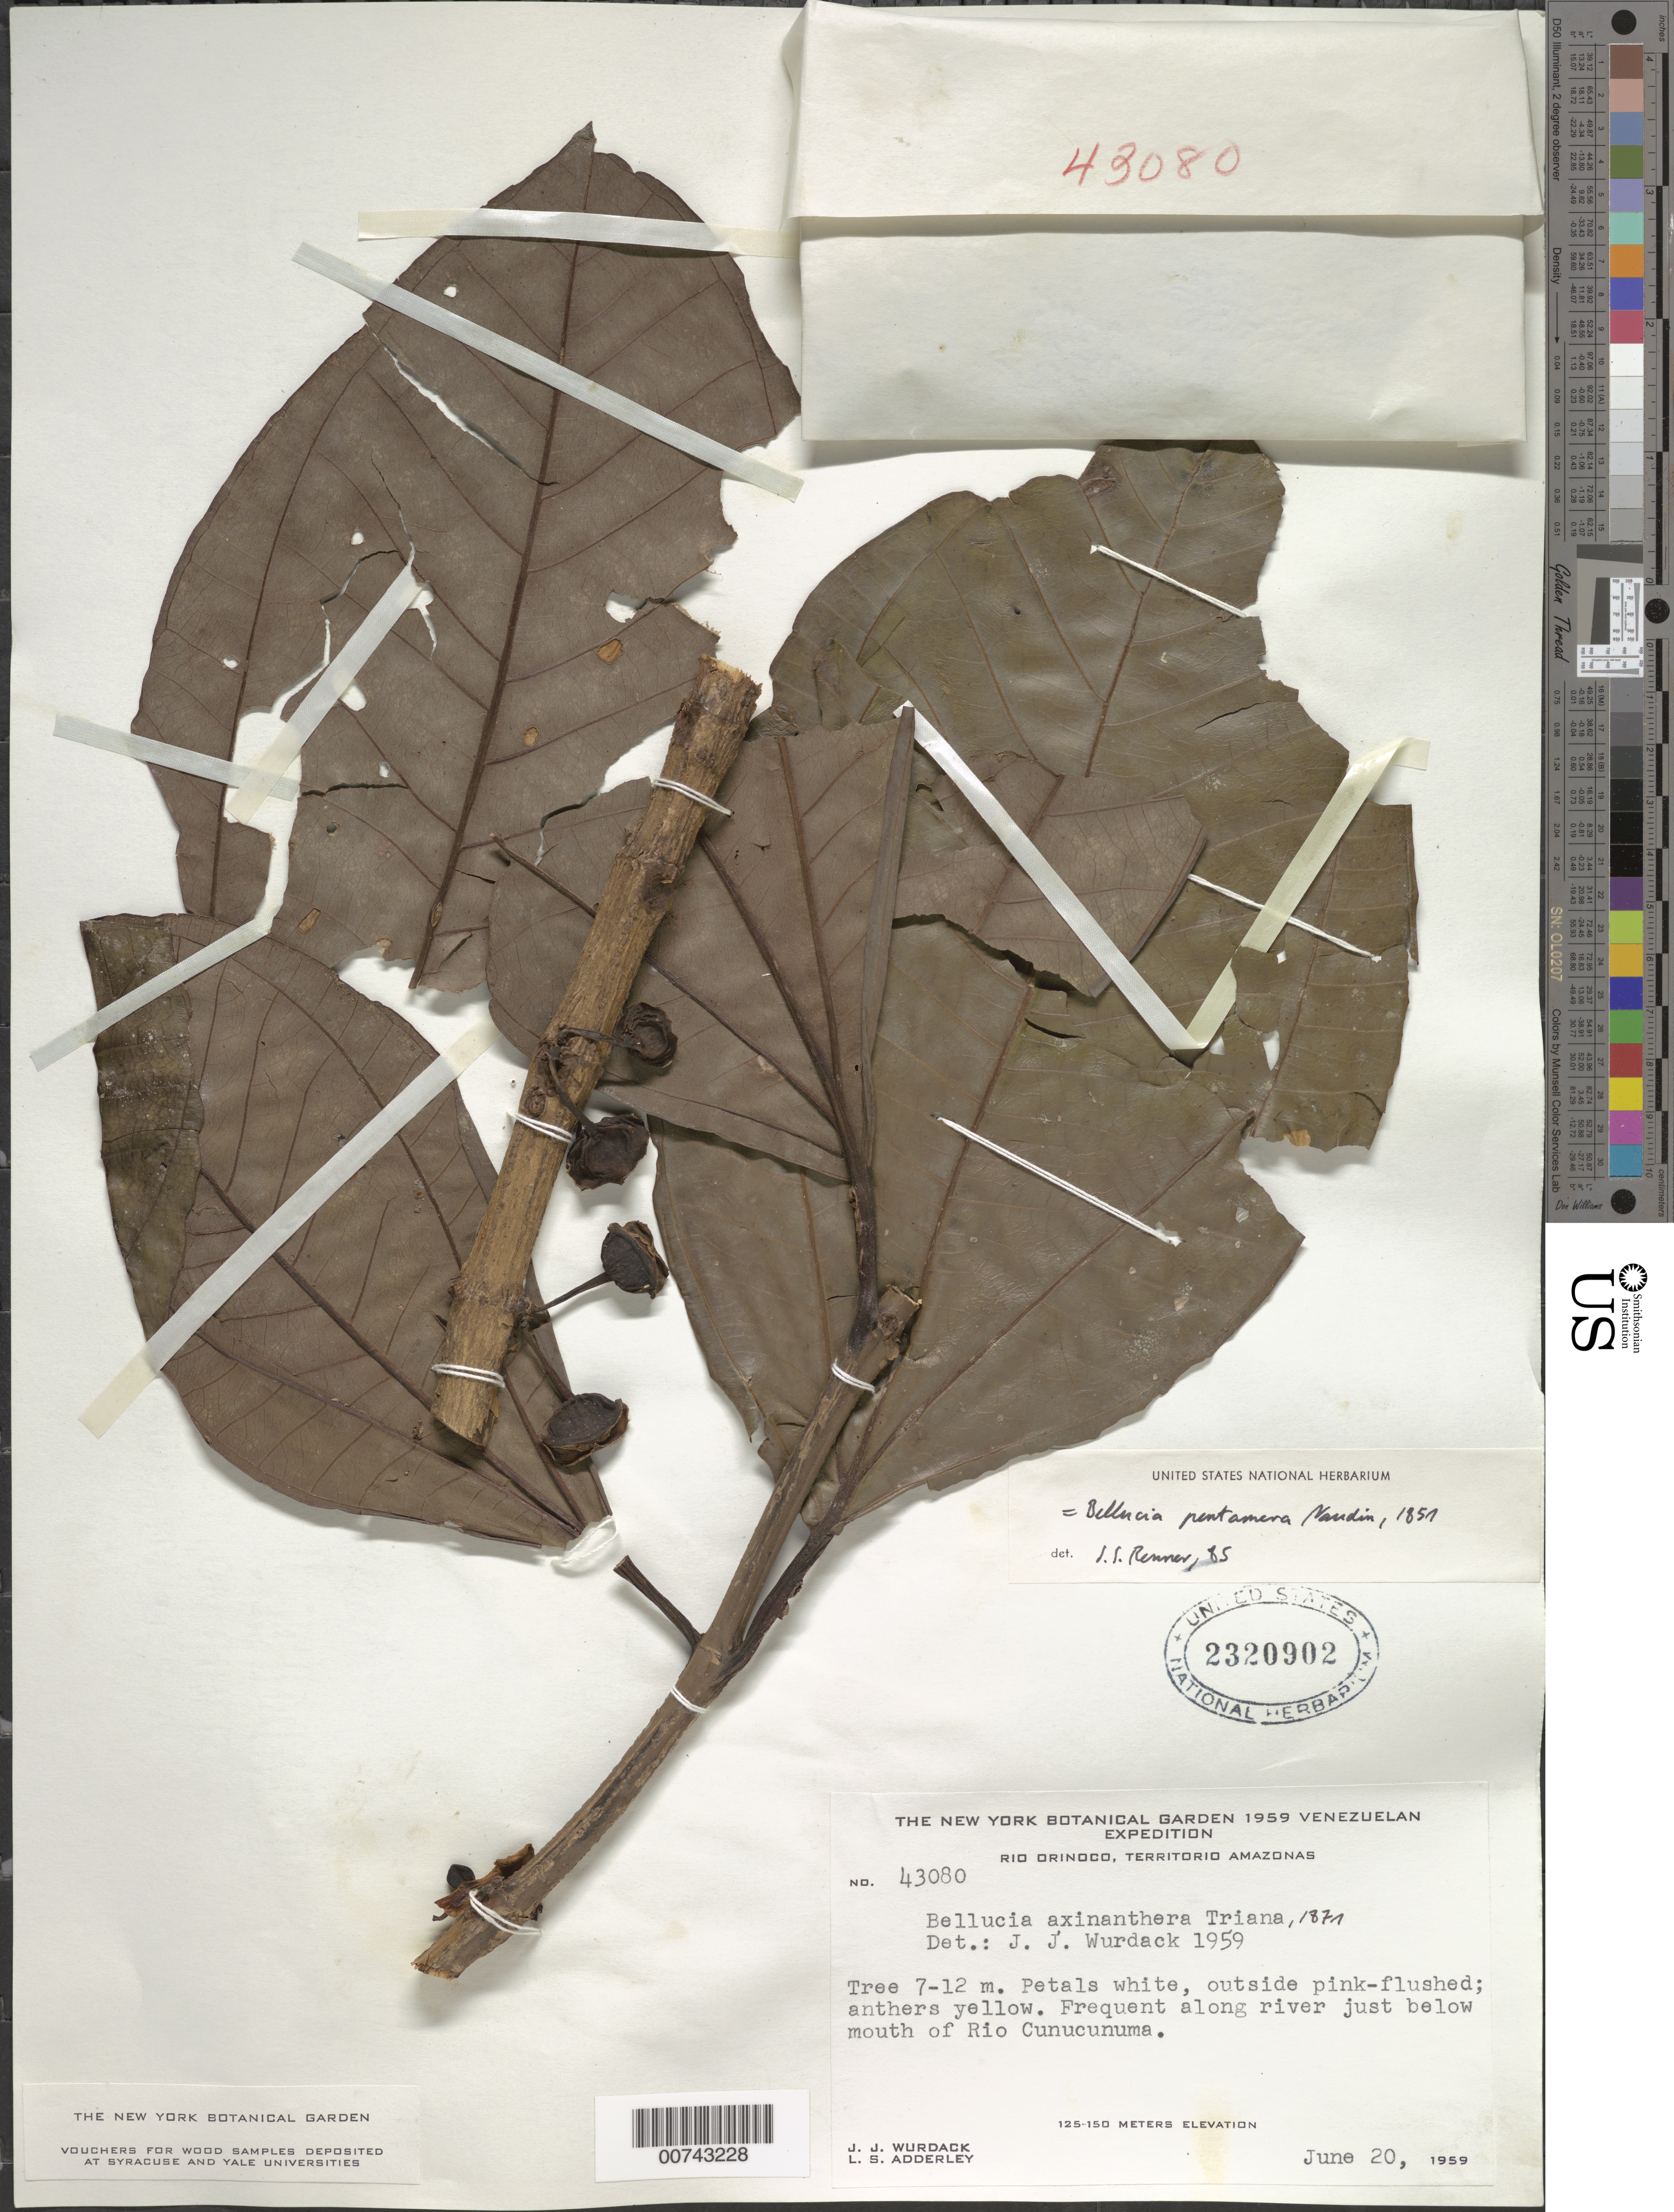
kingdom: Plantae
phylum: Tracheophyta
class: Magnoliopsida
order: Myrtales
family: Melastomataceae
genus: Bellucia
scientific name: Bellucia pentamera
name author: Naudin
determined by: Renner, J. S.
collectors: J. J. Wurdack & L. S. Adderley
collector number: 43080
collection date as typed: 20-Jun-59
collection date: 1959-06-20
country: Venezuela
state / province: Amazonas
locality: Río Orinoco, below mouth of Río Cunucunuma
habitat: Along river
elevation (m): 125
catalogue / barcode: US 2320902